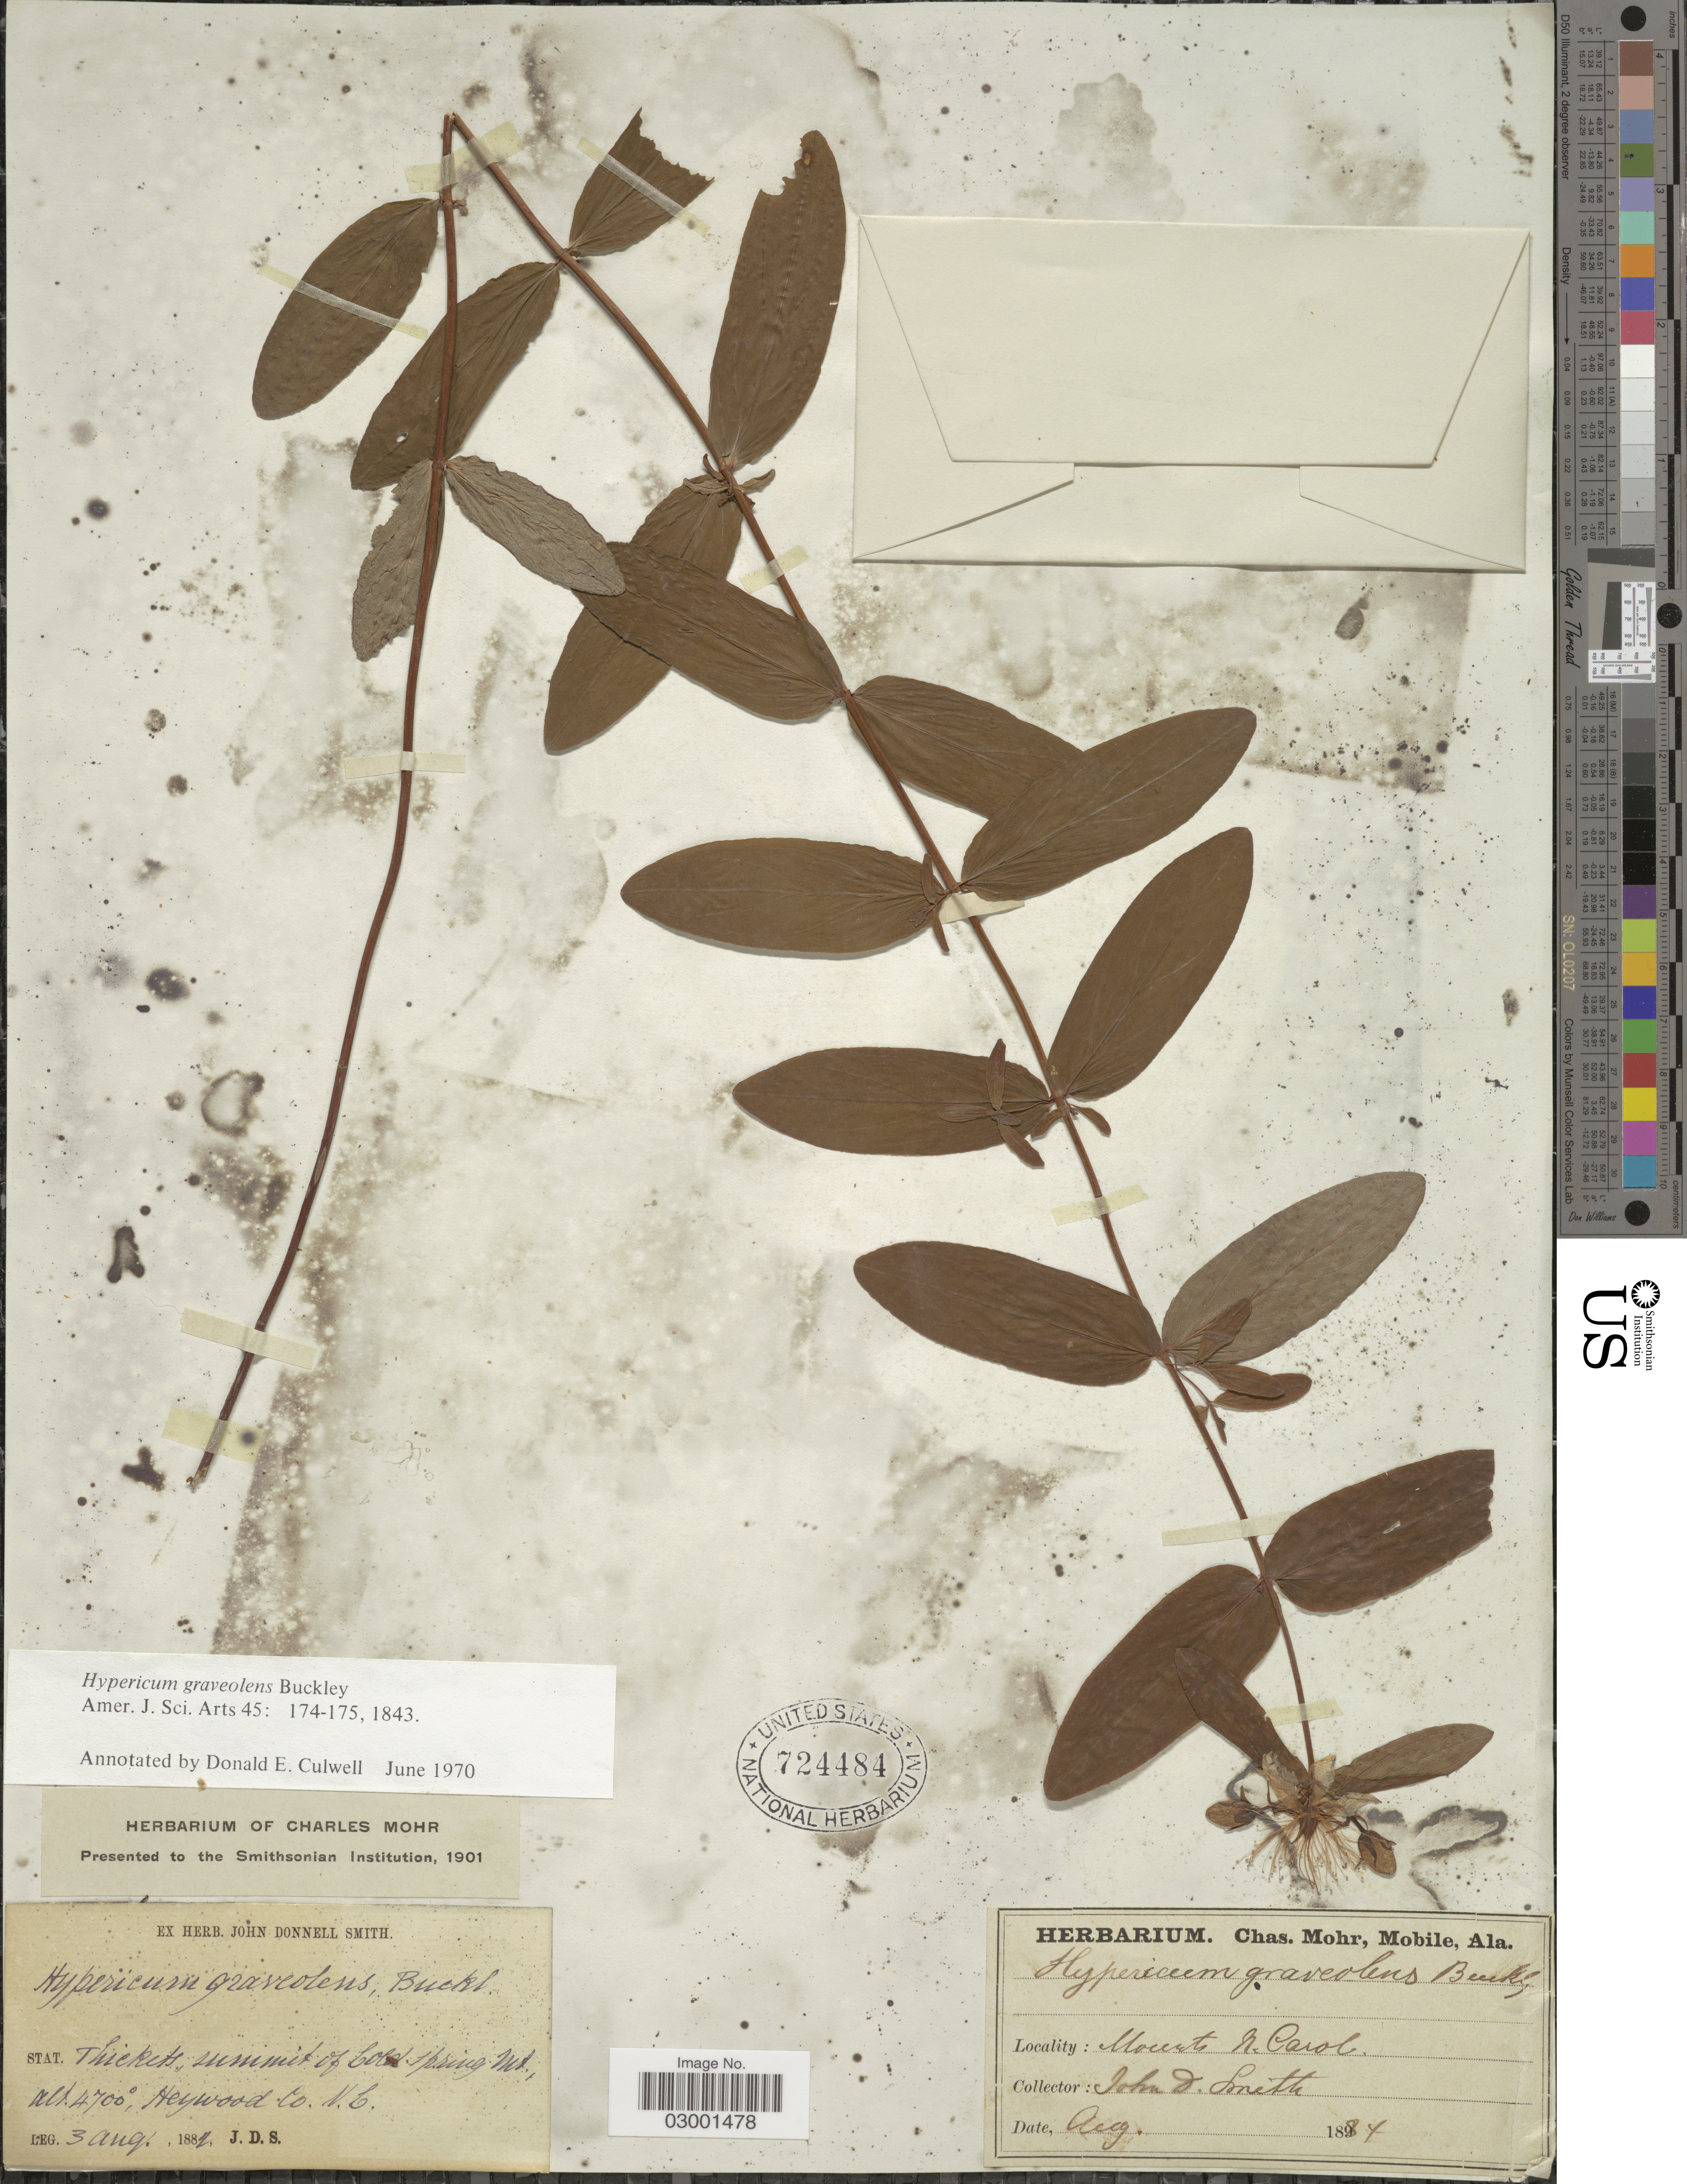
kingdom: Plantae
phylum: Tracheophyta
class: Magnoliopsida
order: Malpighiales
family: Hypericaceae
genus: Hypericum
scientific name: Hypericum graveolens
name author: Buckley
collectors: J. Donnell Smith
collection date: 1884-08-03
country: United States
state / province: North Carolina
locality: Summit of Cold Spring Mt., Heywood Co. Mounts N. Carol.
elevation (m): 1433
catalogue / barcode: US 724484